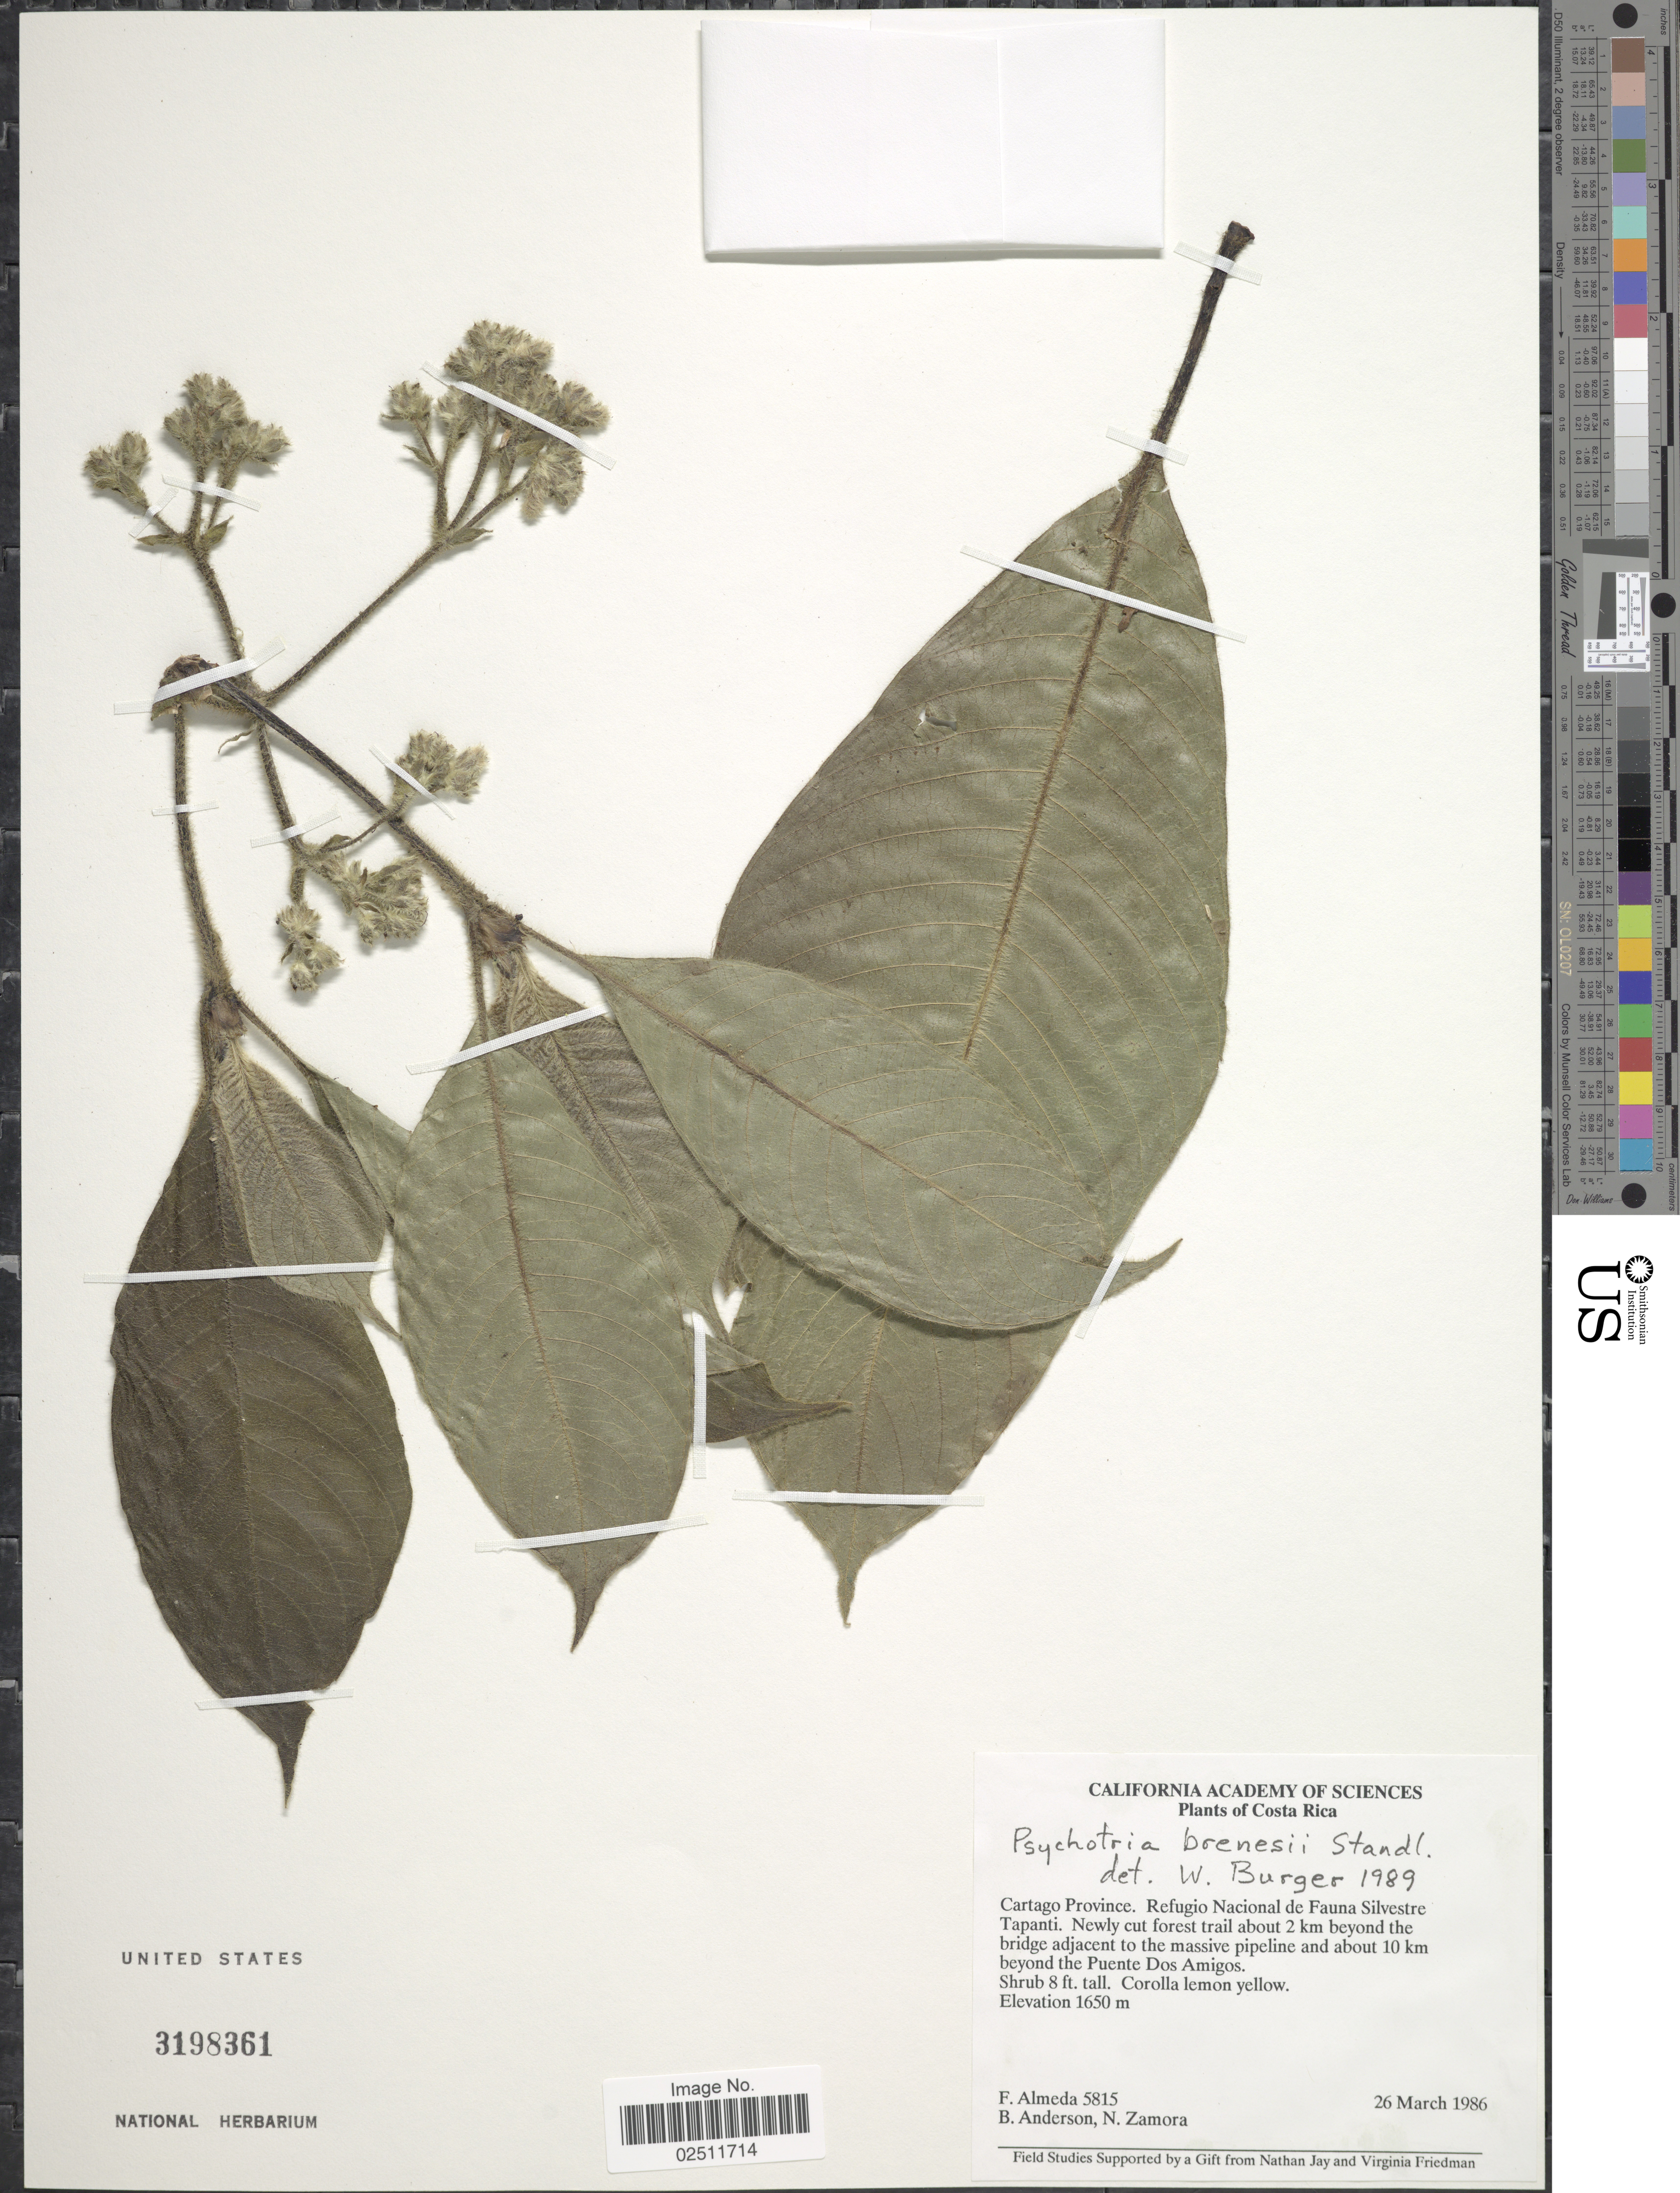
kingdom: Plantae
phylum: Tracheophyta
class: Magnoliopsida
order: Gentianales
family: Rubiaceae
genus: Psychotria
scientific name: Psychotria brenesii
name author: Standl.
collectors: F. Almeda, B. Anderson & N. Zamora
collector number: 5815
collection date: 1986-03-26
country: Costa Rica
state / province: Cartago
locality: Refugio Nacional de Fauna Silvestre Tapanti. Newly cut forest trail about 2 km beyond the bridge adjacent to the massive pipeline and about 10 km beyond the Puento Dos Amigos.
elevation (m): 1650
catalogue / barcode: US 3198361